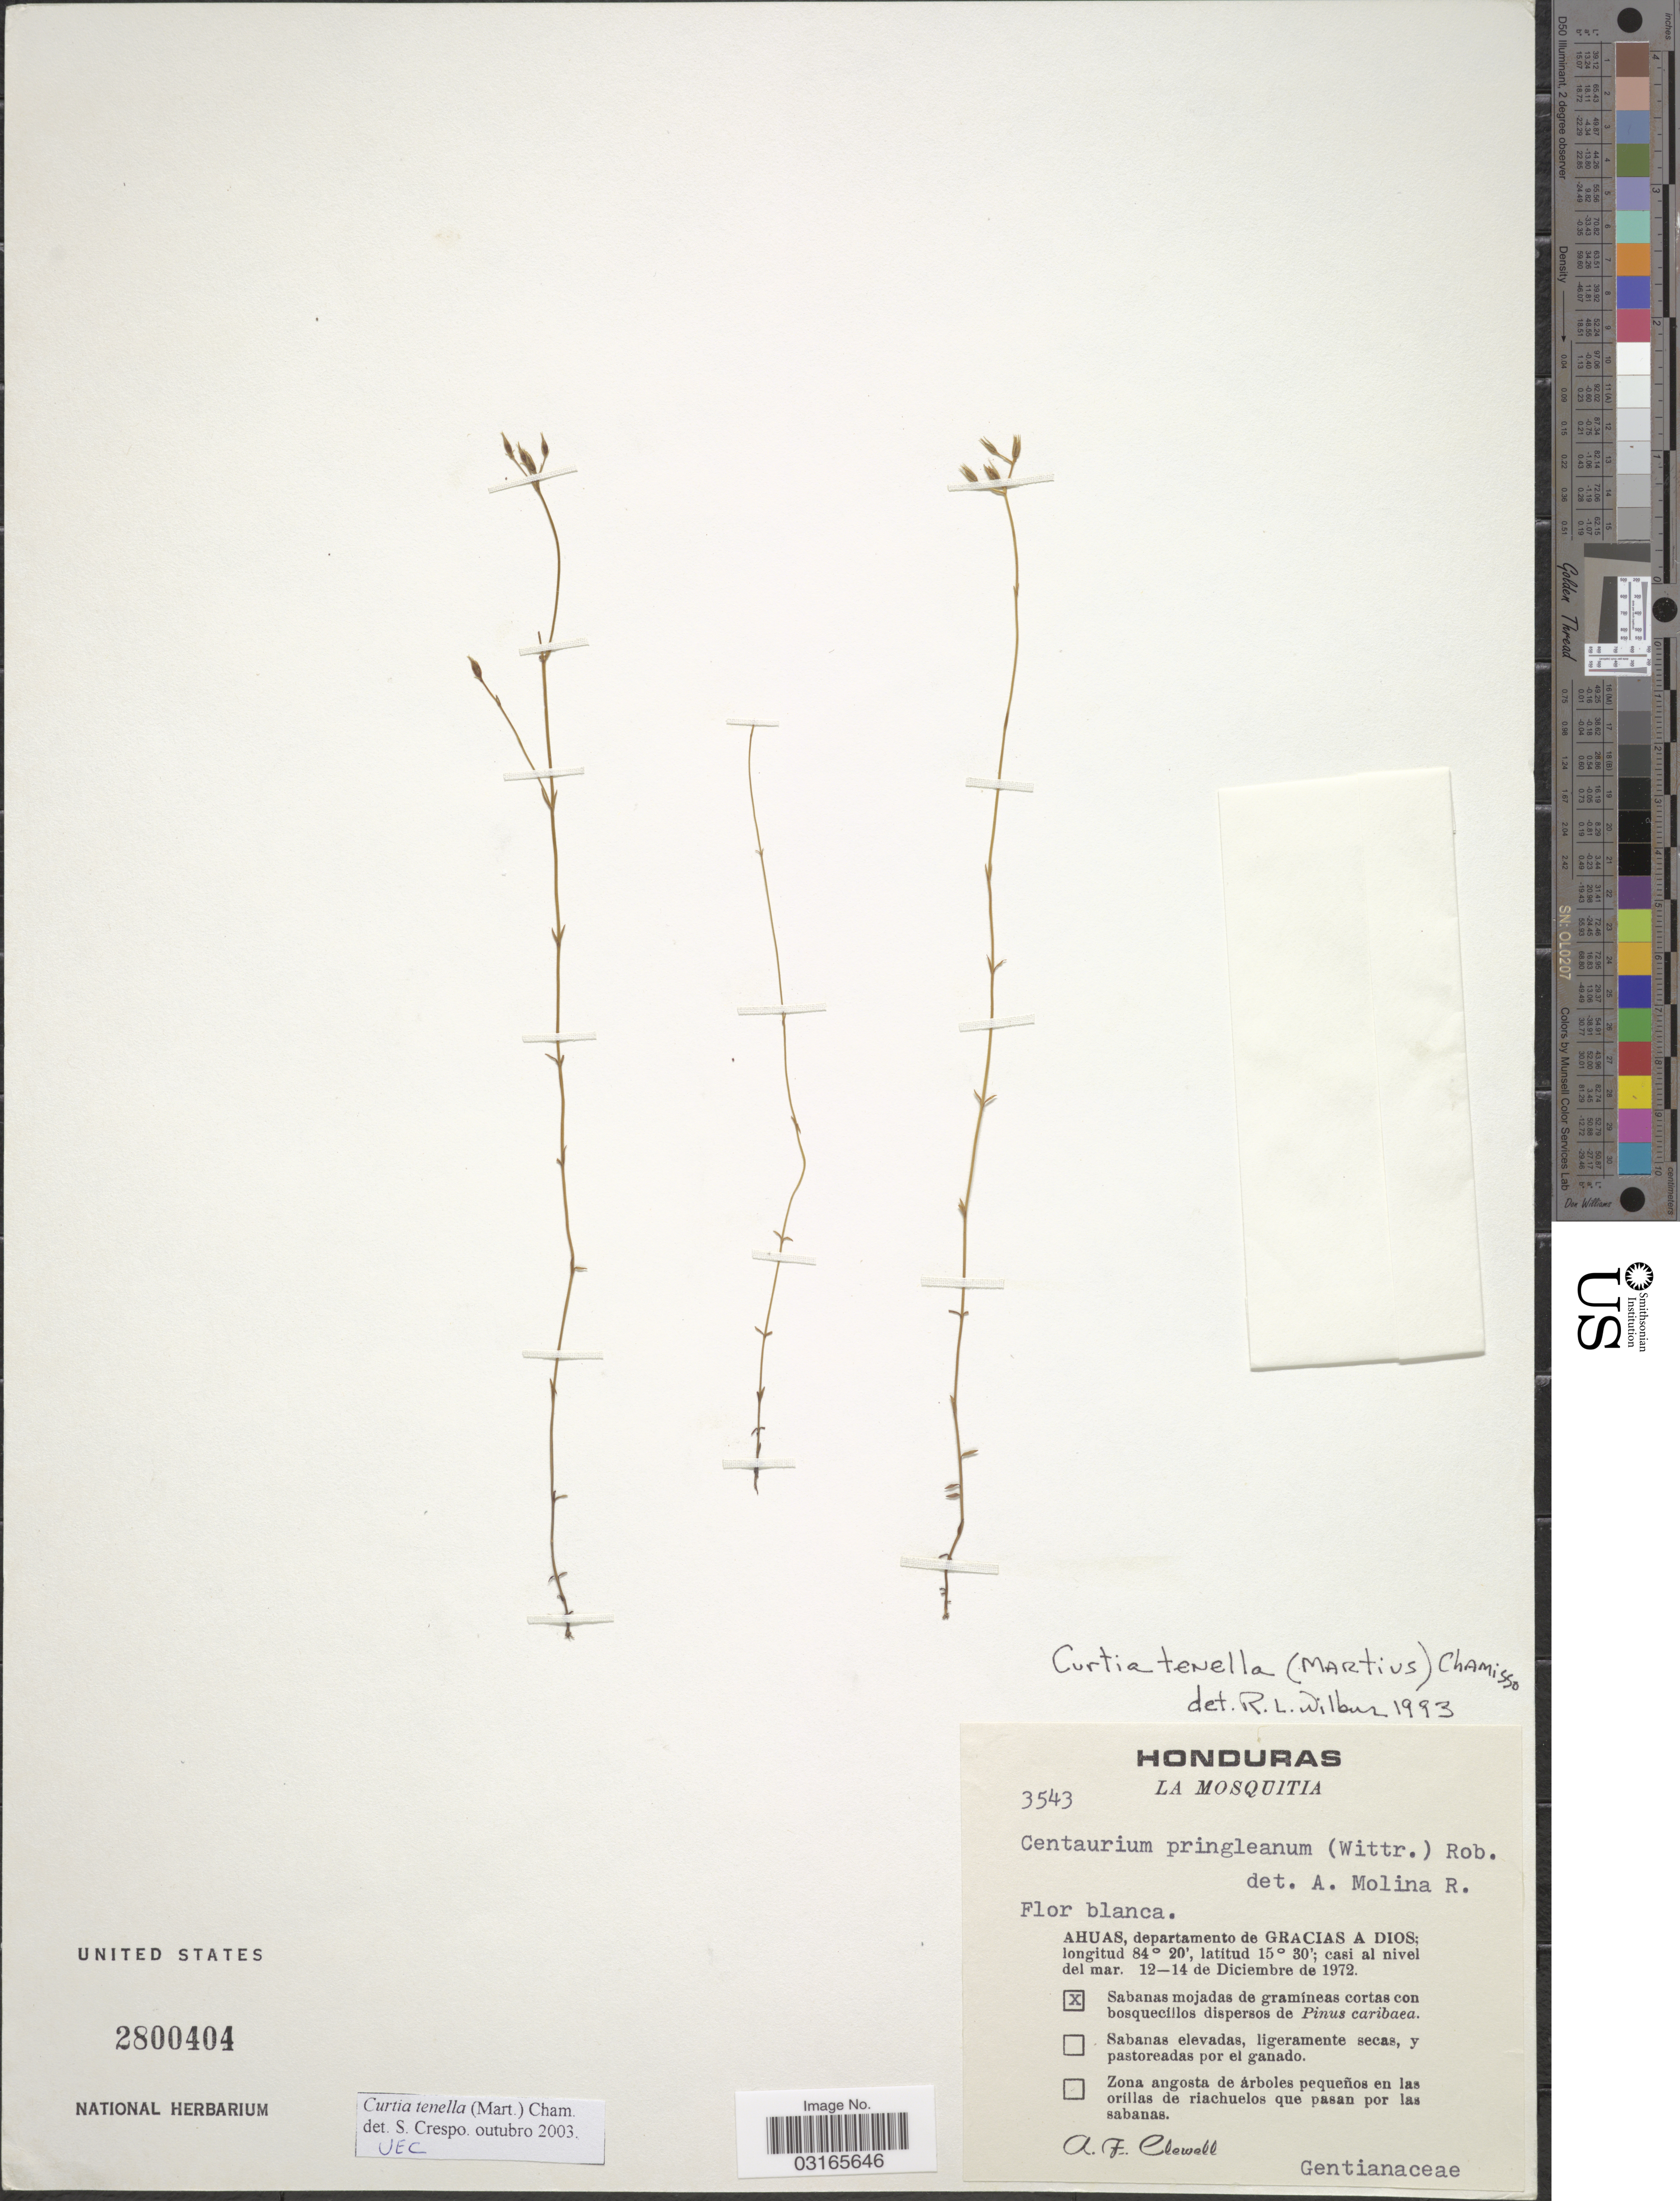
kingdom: Plantae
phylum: Tracheophyta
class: Magnoliopsida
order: Gentianales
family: Gentianaceae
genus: Curtia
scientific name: Curtia tenella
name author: (Mart.) Cham.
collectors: A. Clewell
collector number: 3543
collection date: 1972-12-12/1972-12-14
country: Honduras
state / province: Gracias de Dios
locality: La mosquitia. Ahuas, departamento de Gracias a Dios.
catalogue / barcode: US 2800404